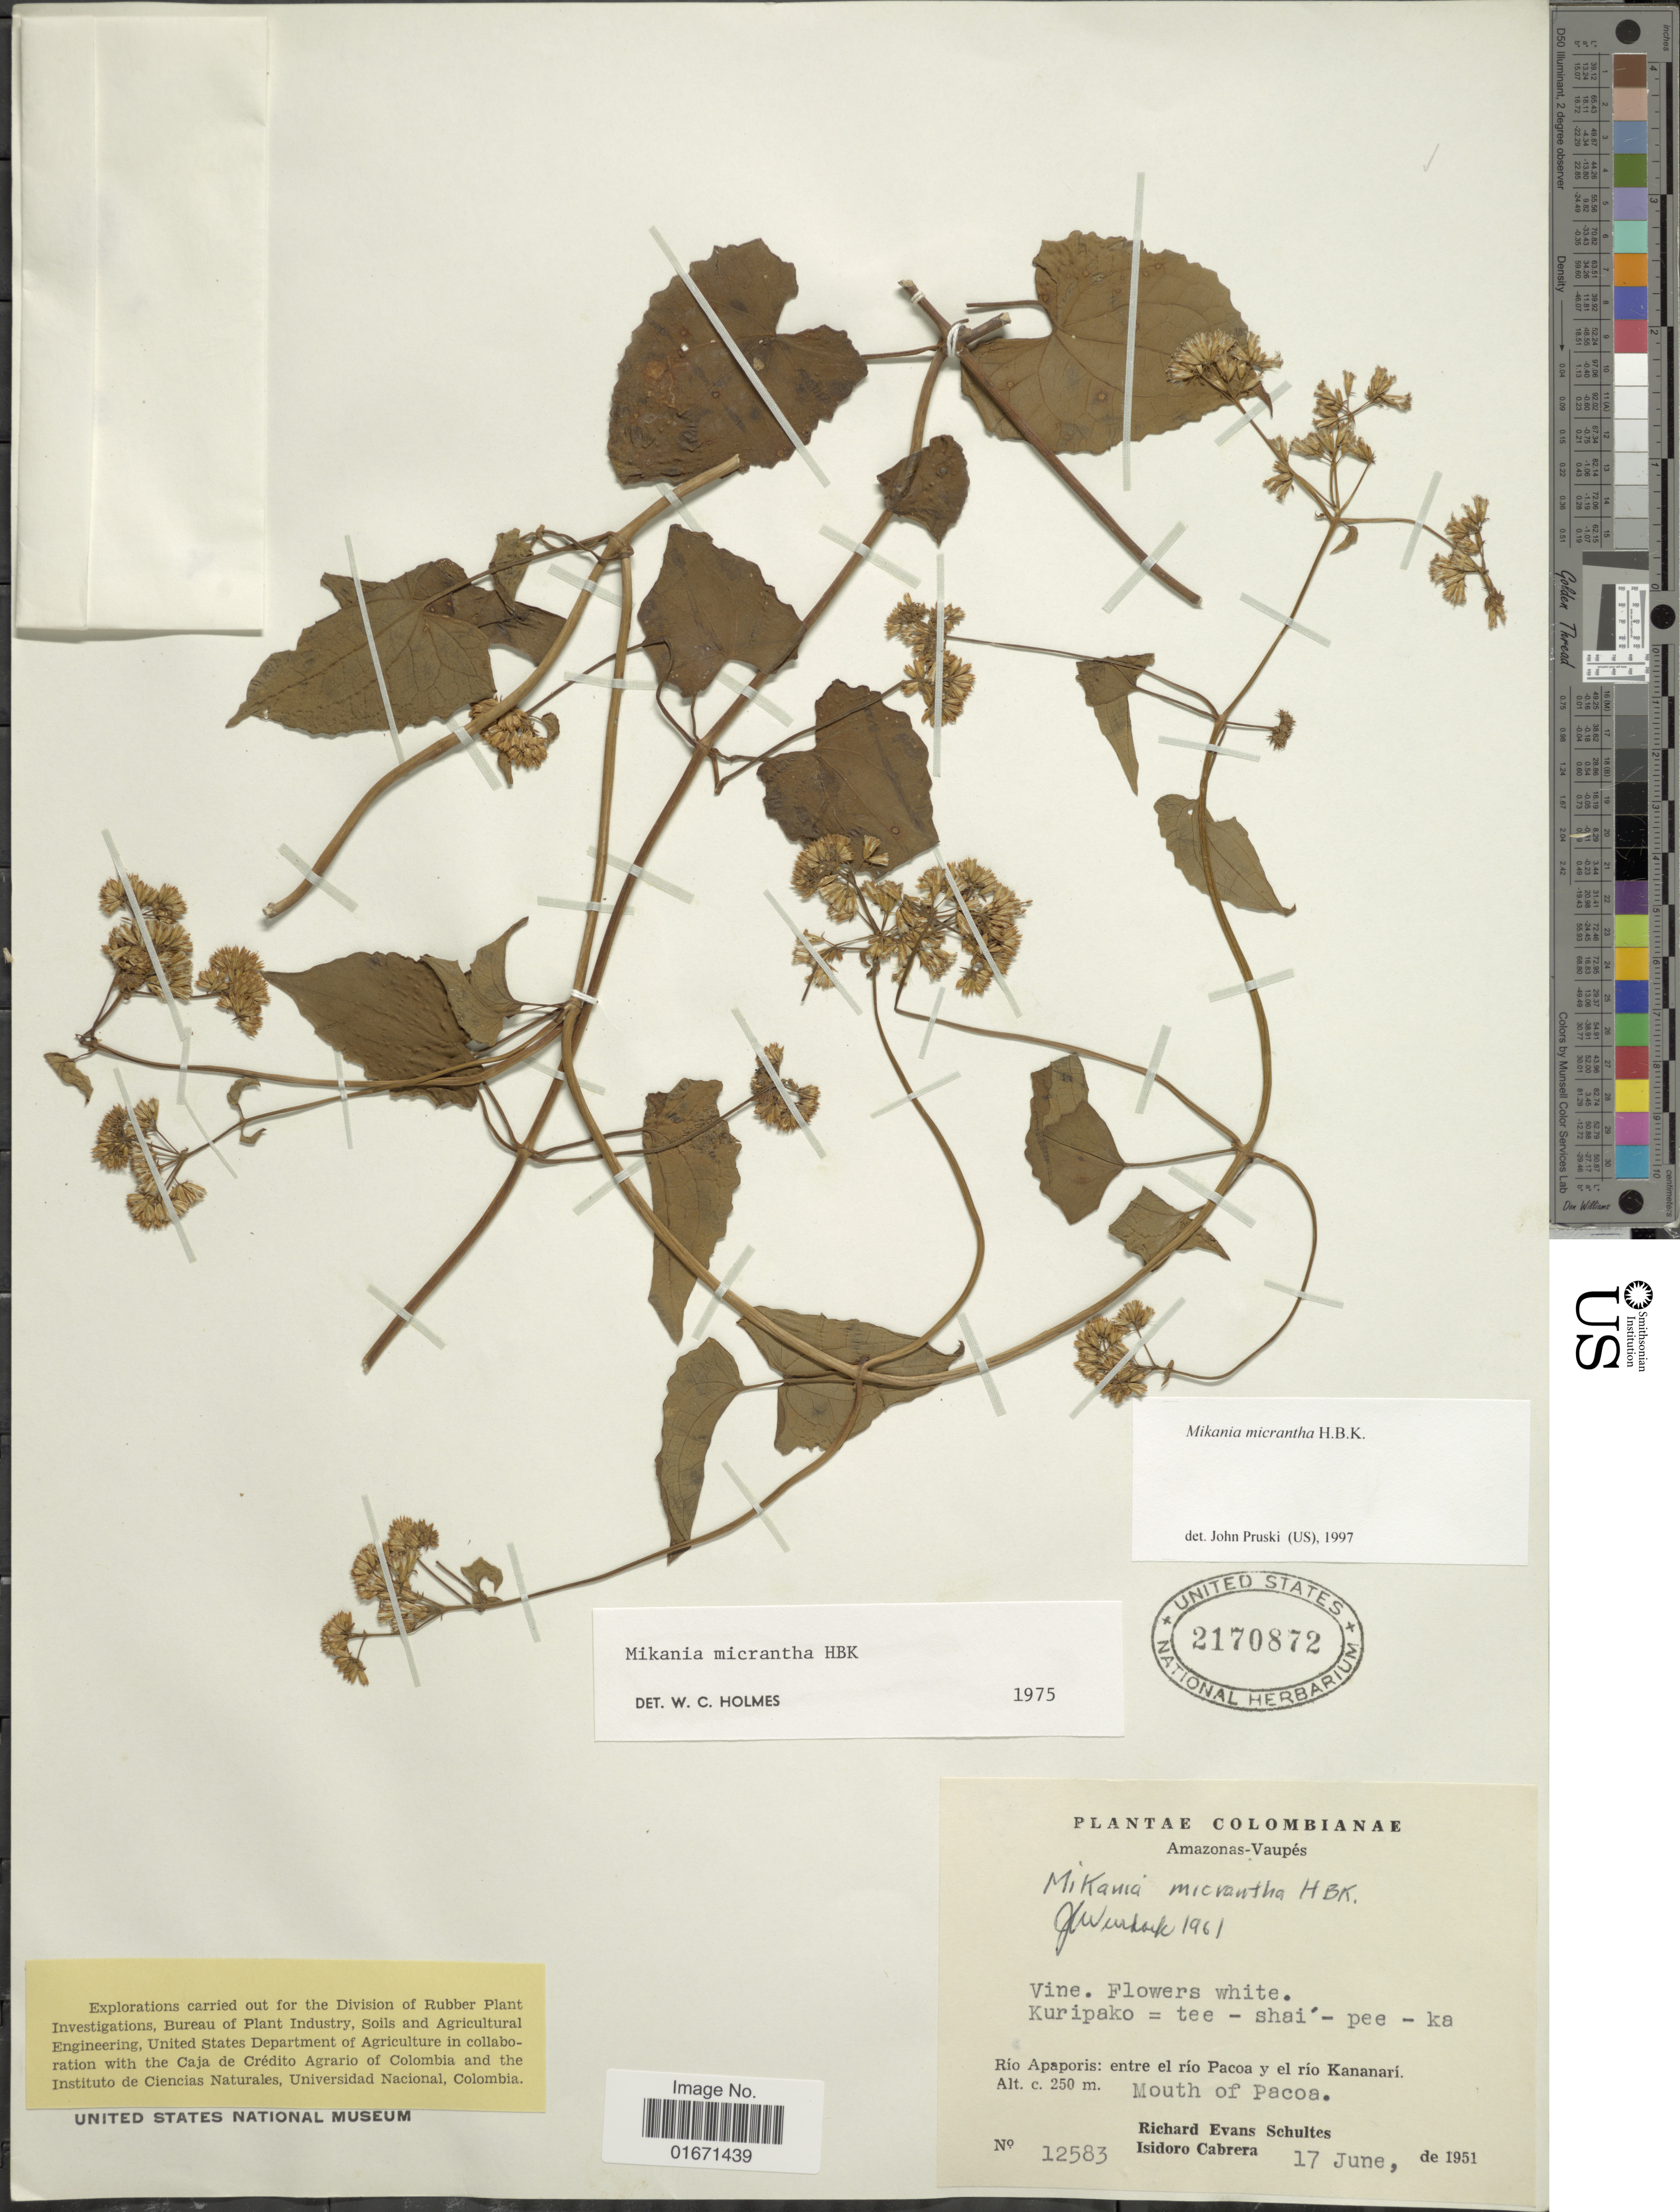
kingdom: Plantae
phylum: Tracheophyta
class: Magnoliopsida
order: Asterales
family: Asteraceae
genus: Mikania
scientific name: Mikania micrantha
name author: Kunth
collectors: R. E. Schultes & I. Cabrera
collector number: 12583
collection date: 1951-06-17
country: Colombia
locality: Amazonas-Vaupés. Río Apaporis: entre el río Pacoa y el río Kananari. Mouth of Pacoa.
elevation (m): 250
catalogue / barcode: US 2170872